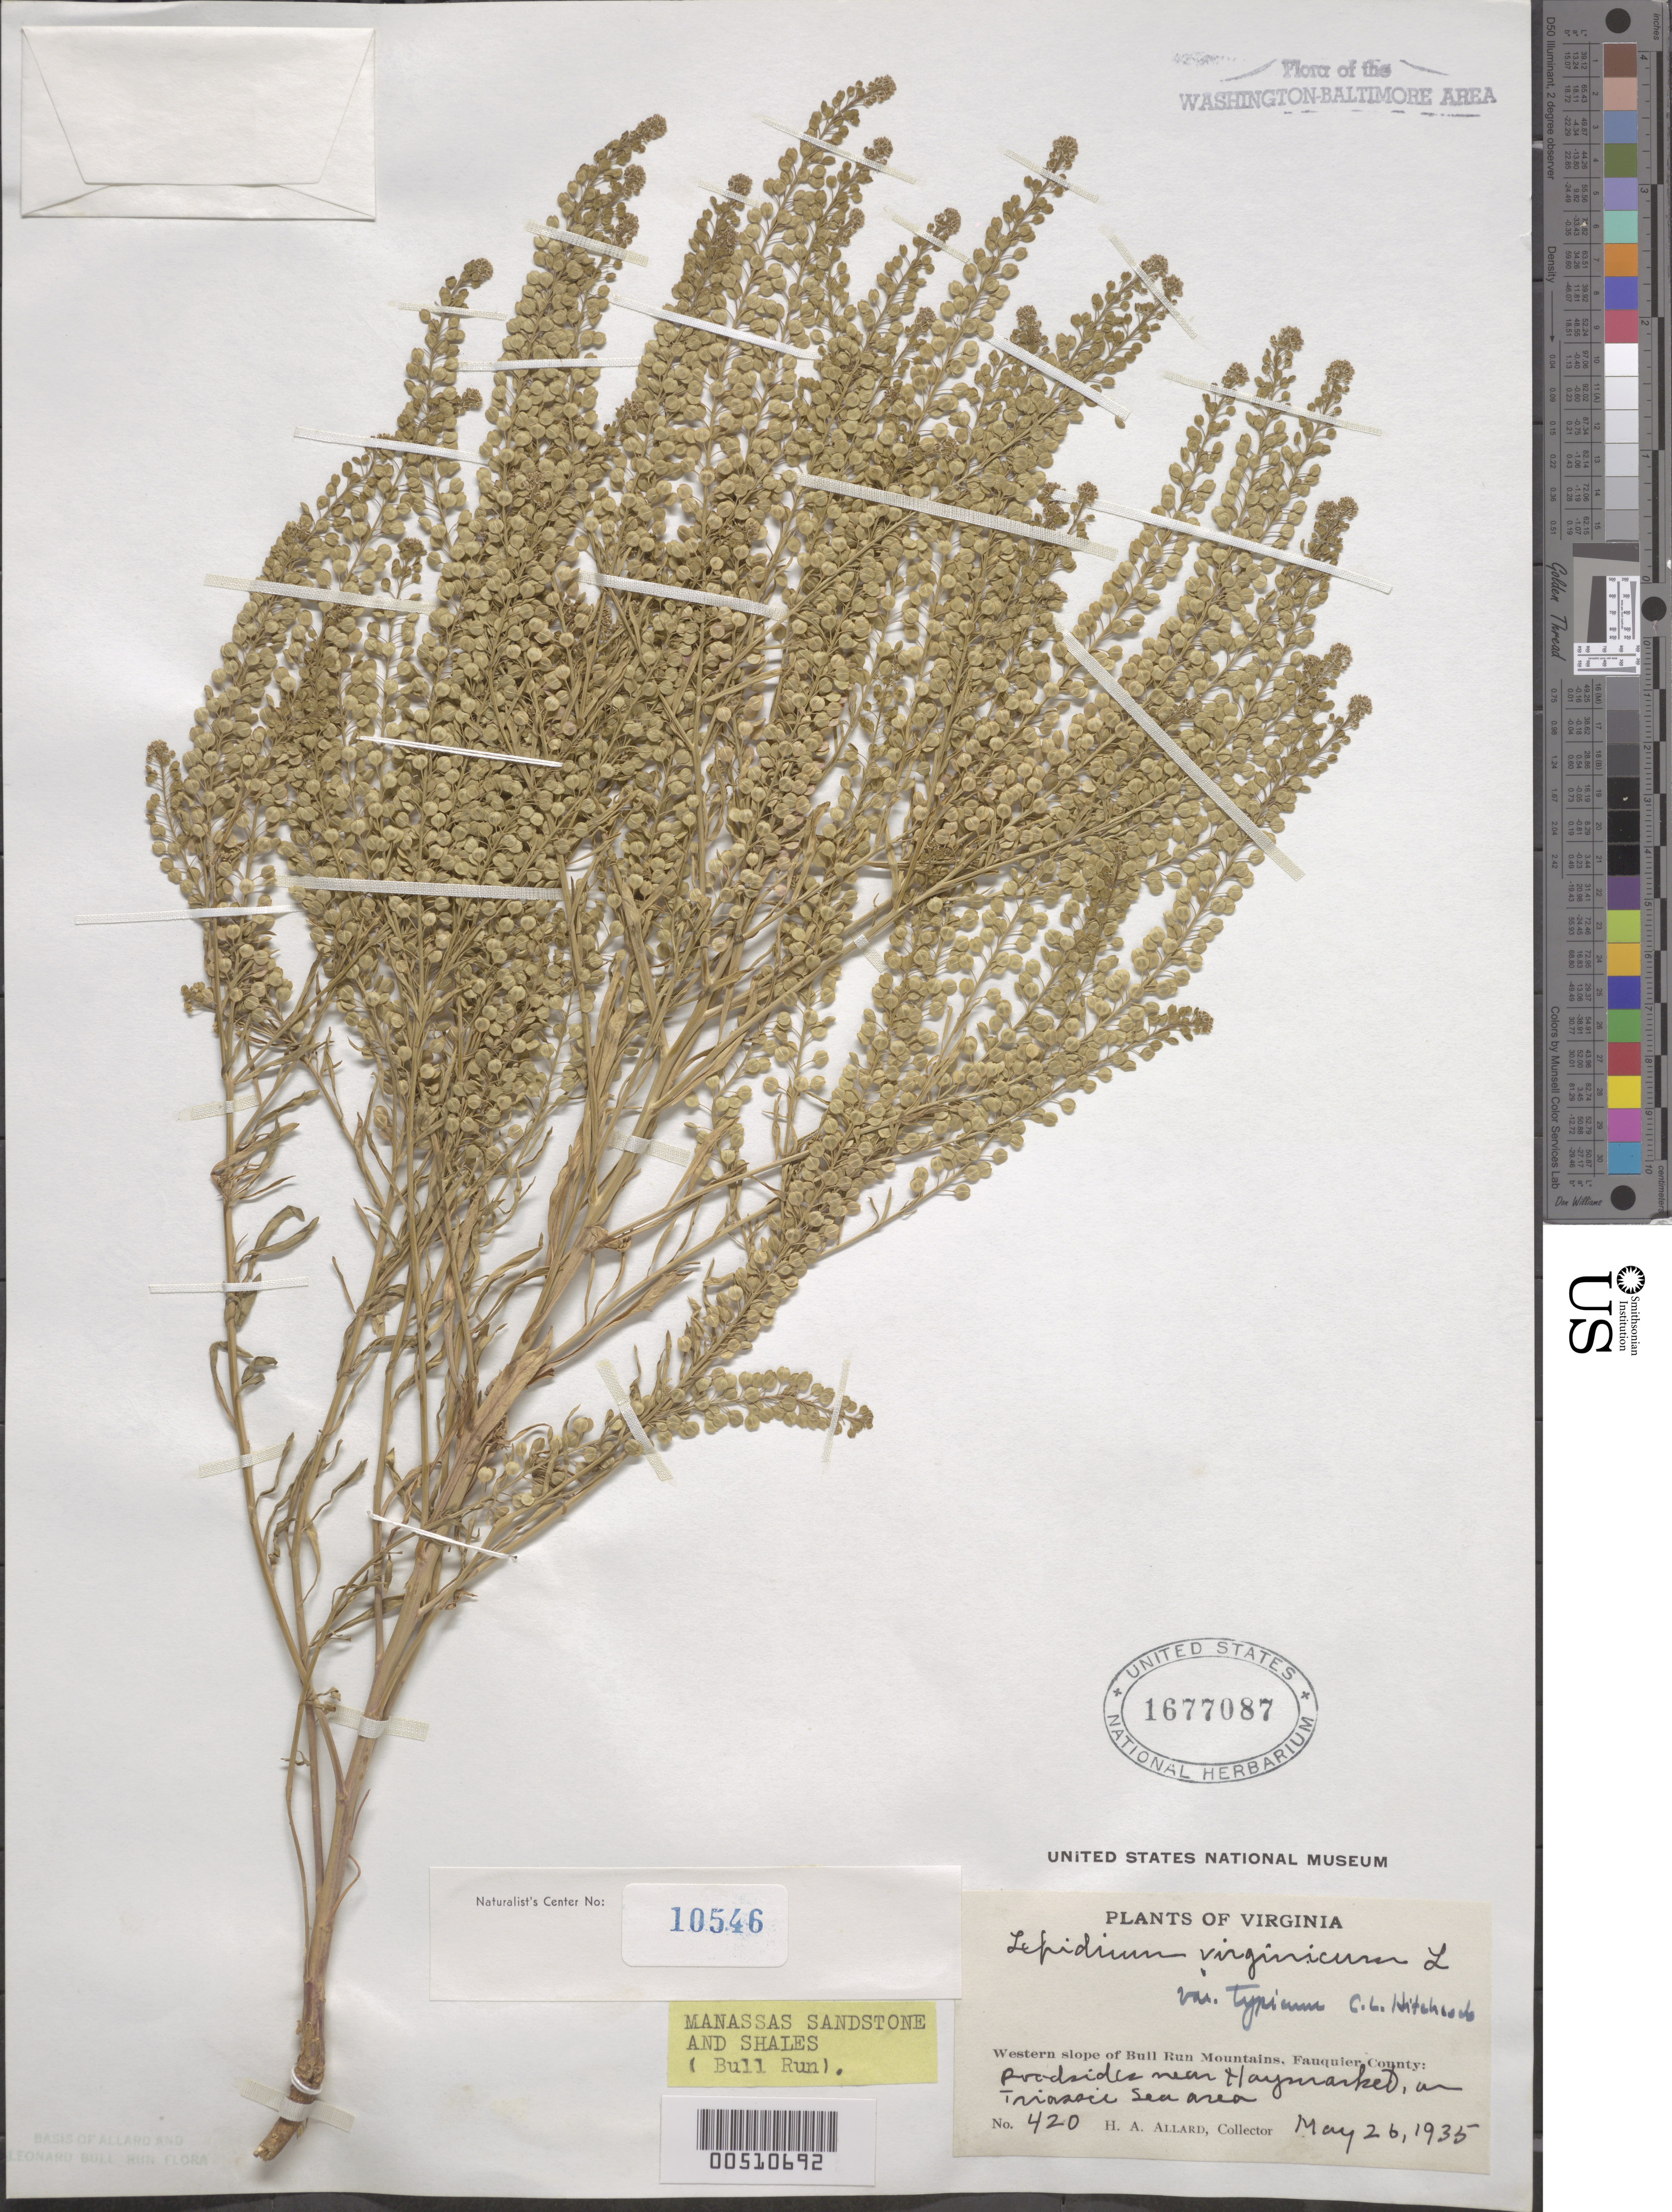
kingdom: Plantae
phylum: Tracheophyta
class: Magnoliopsida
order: Brassicales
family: Brassicaceae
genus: Lepidium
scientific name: Lepidium virginicum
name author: L.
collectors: H. A. Allard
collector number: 420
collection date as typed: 26 May 1935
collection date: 1935-05-26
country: United States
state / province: Virginia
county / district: Fauquier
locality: Near Haymarket, W slope of Bull Run Mts. Bull Run Mts.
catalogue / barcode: US 1677087